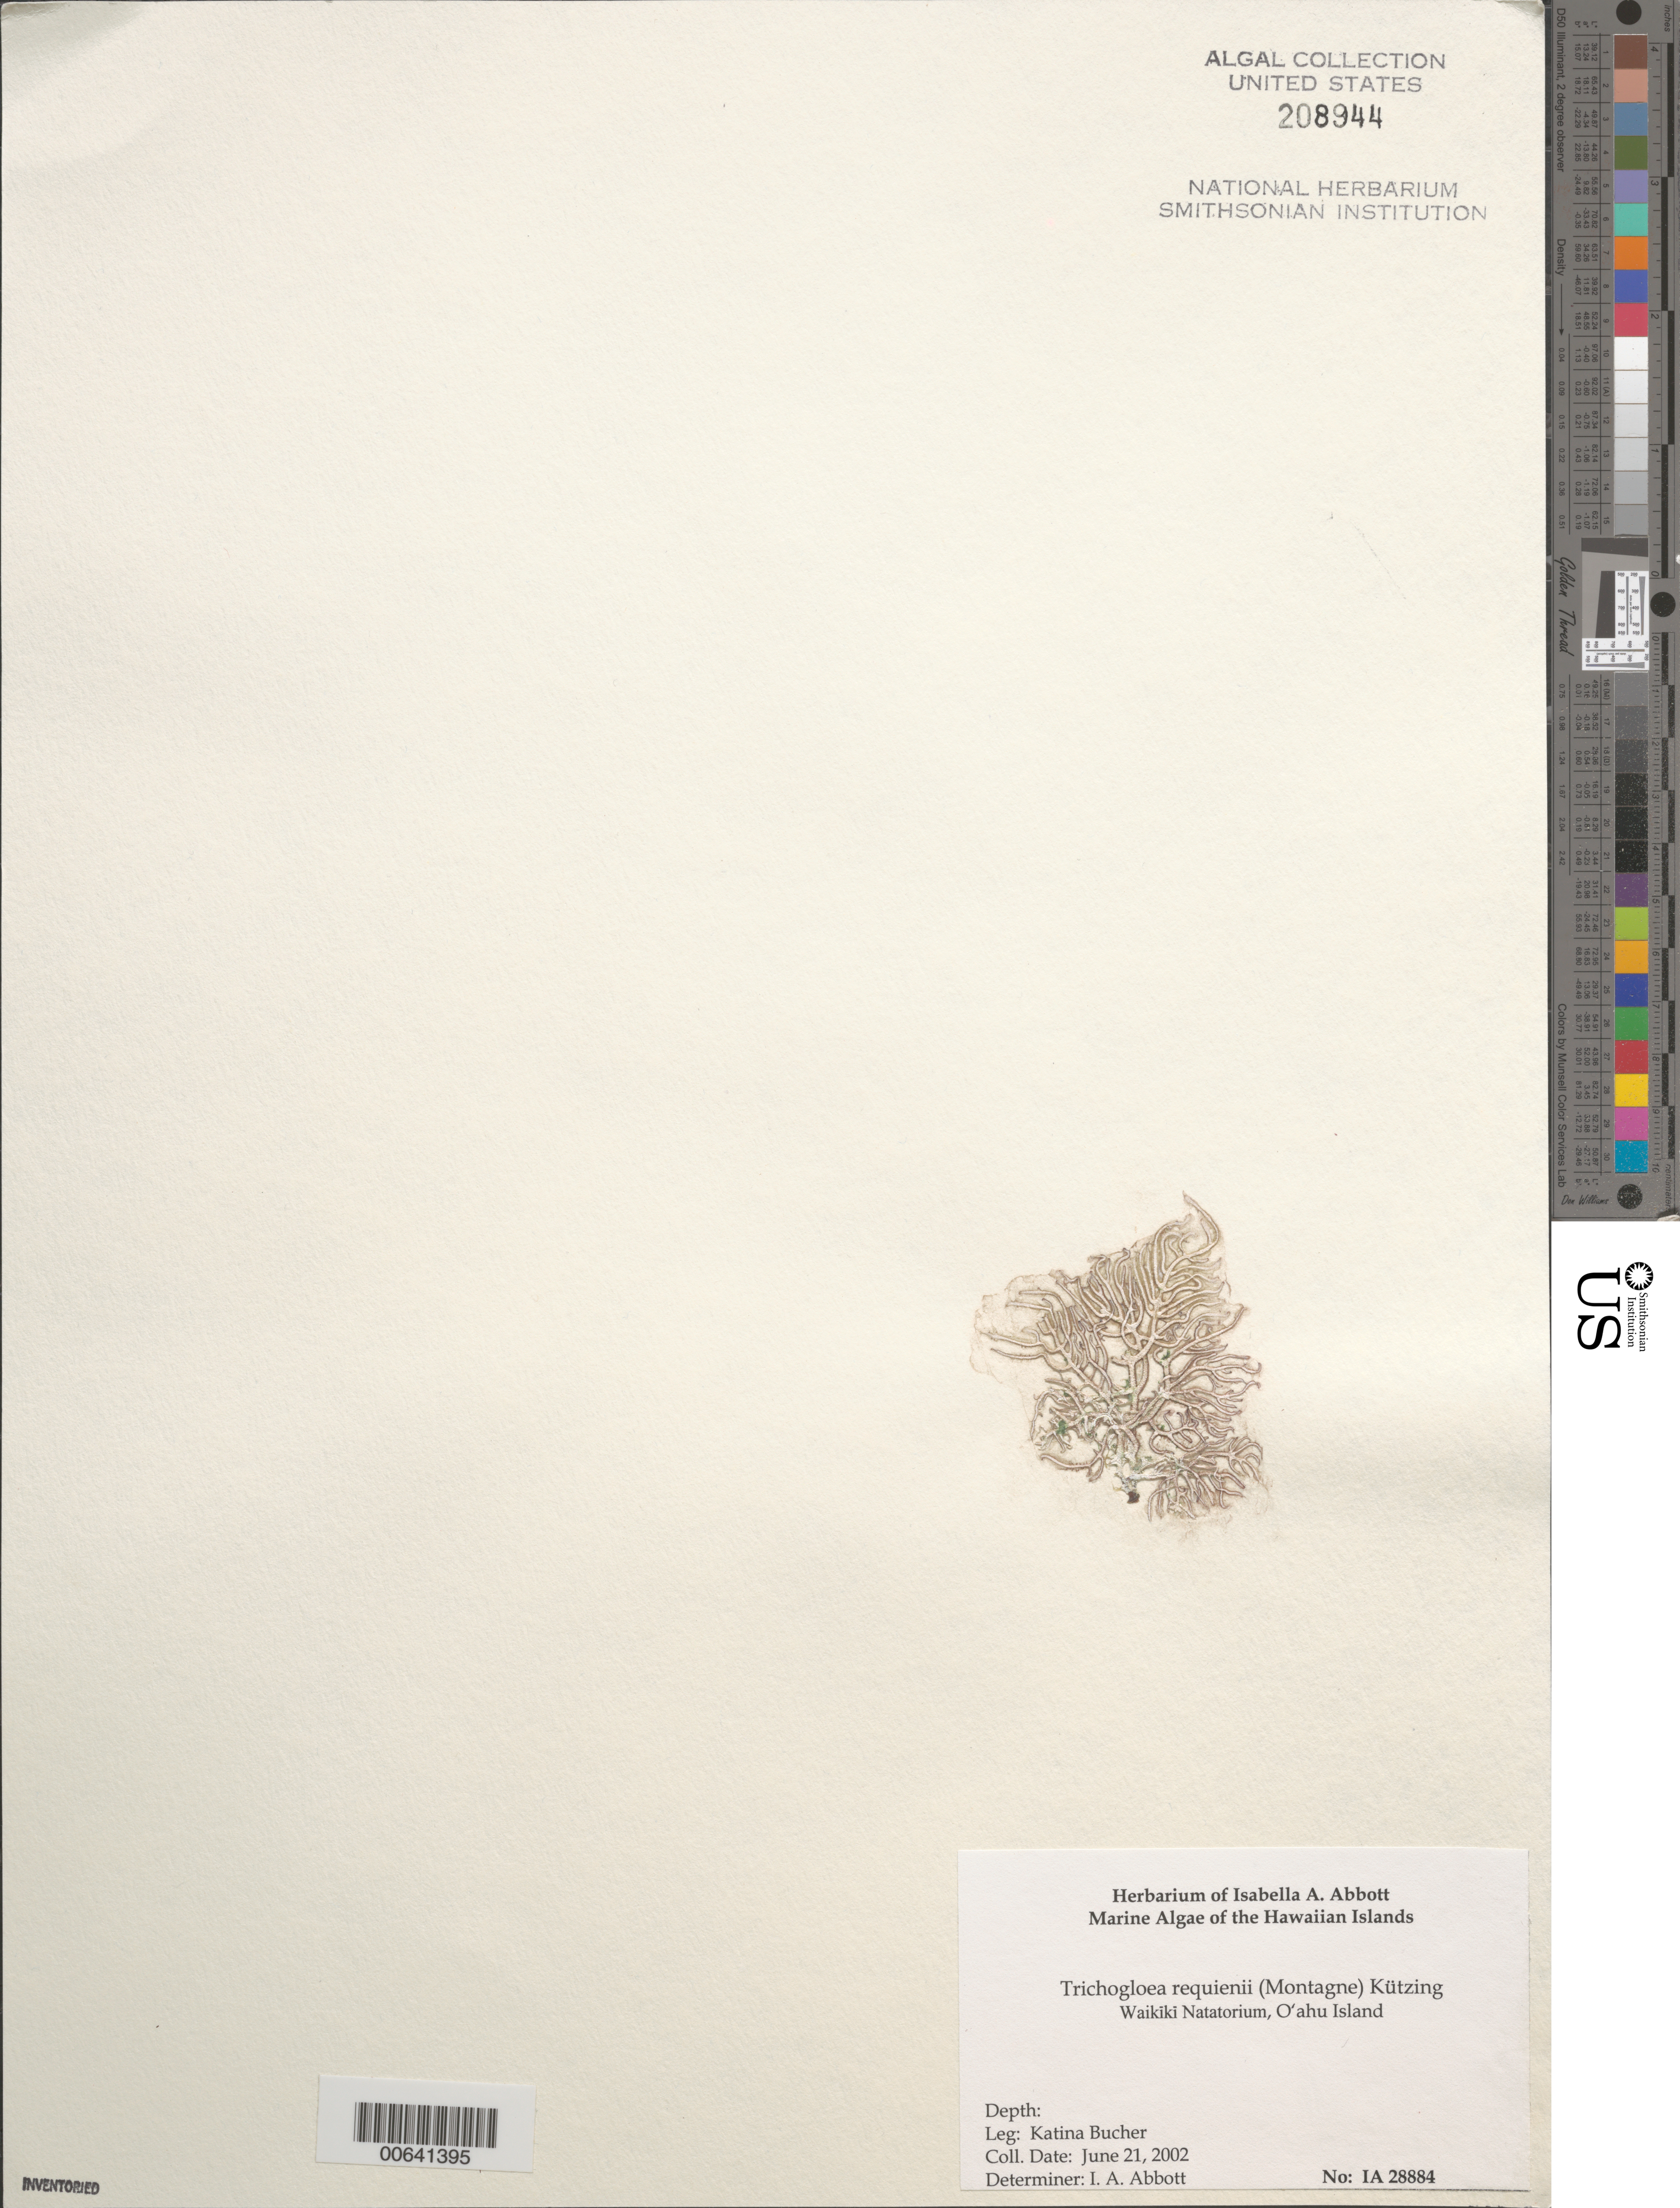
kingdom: Plantae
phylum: Rhodophyta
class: Florideophyceae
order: Nemaliales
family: Liagoraceae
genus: Trichogloea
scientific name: Trichogloea requienii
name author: (Mont.) Kütz.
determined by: Abbott, Isabella A.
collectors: K. E. Bucher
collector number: IAA 28884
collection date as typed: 21 Jun 2002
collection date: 2002-06-21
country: United States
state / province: Hawaii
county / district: Honolulu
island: Oahu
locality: Waikiki Natatorium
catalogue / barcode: US 208944